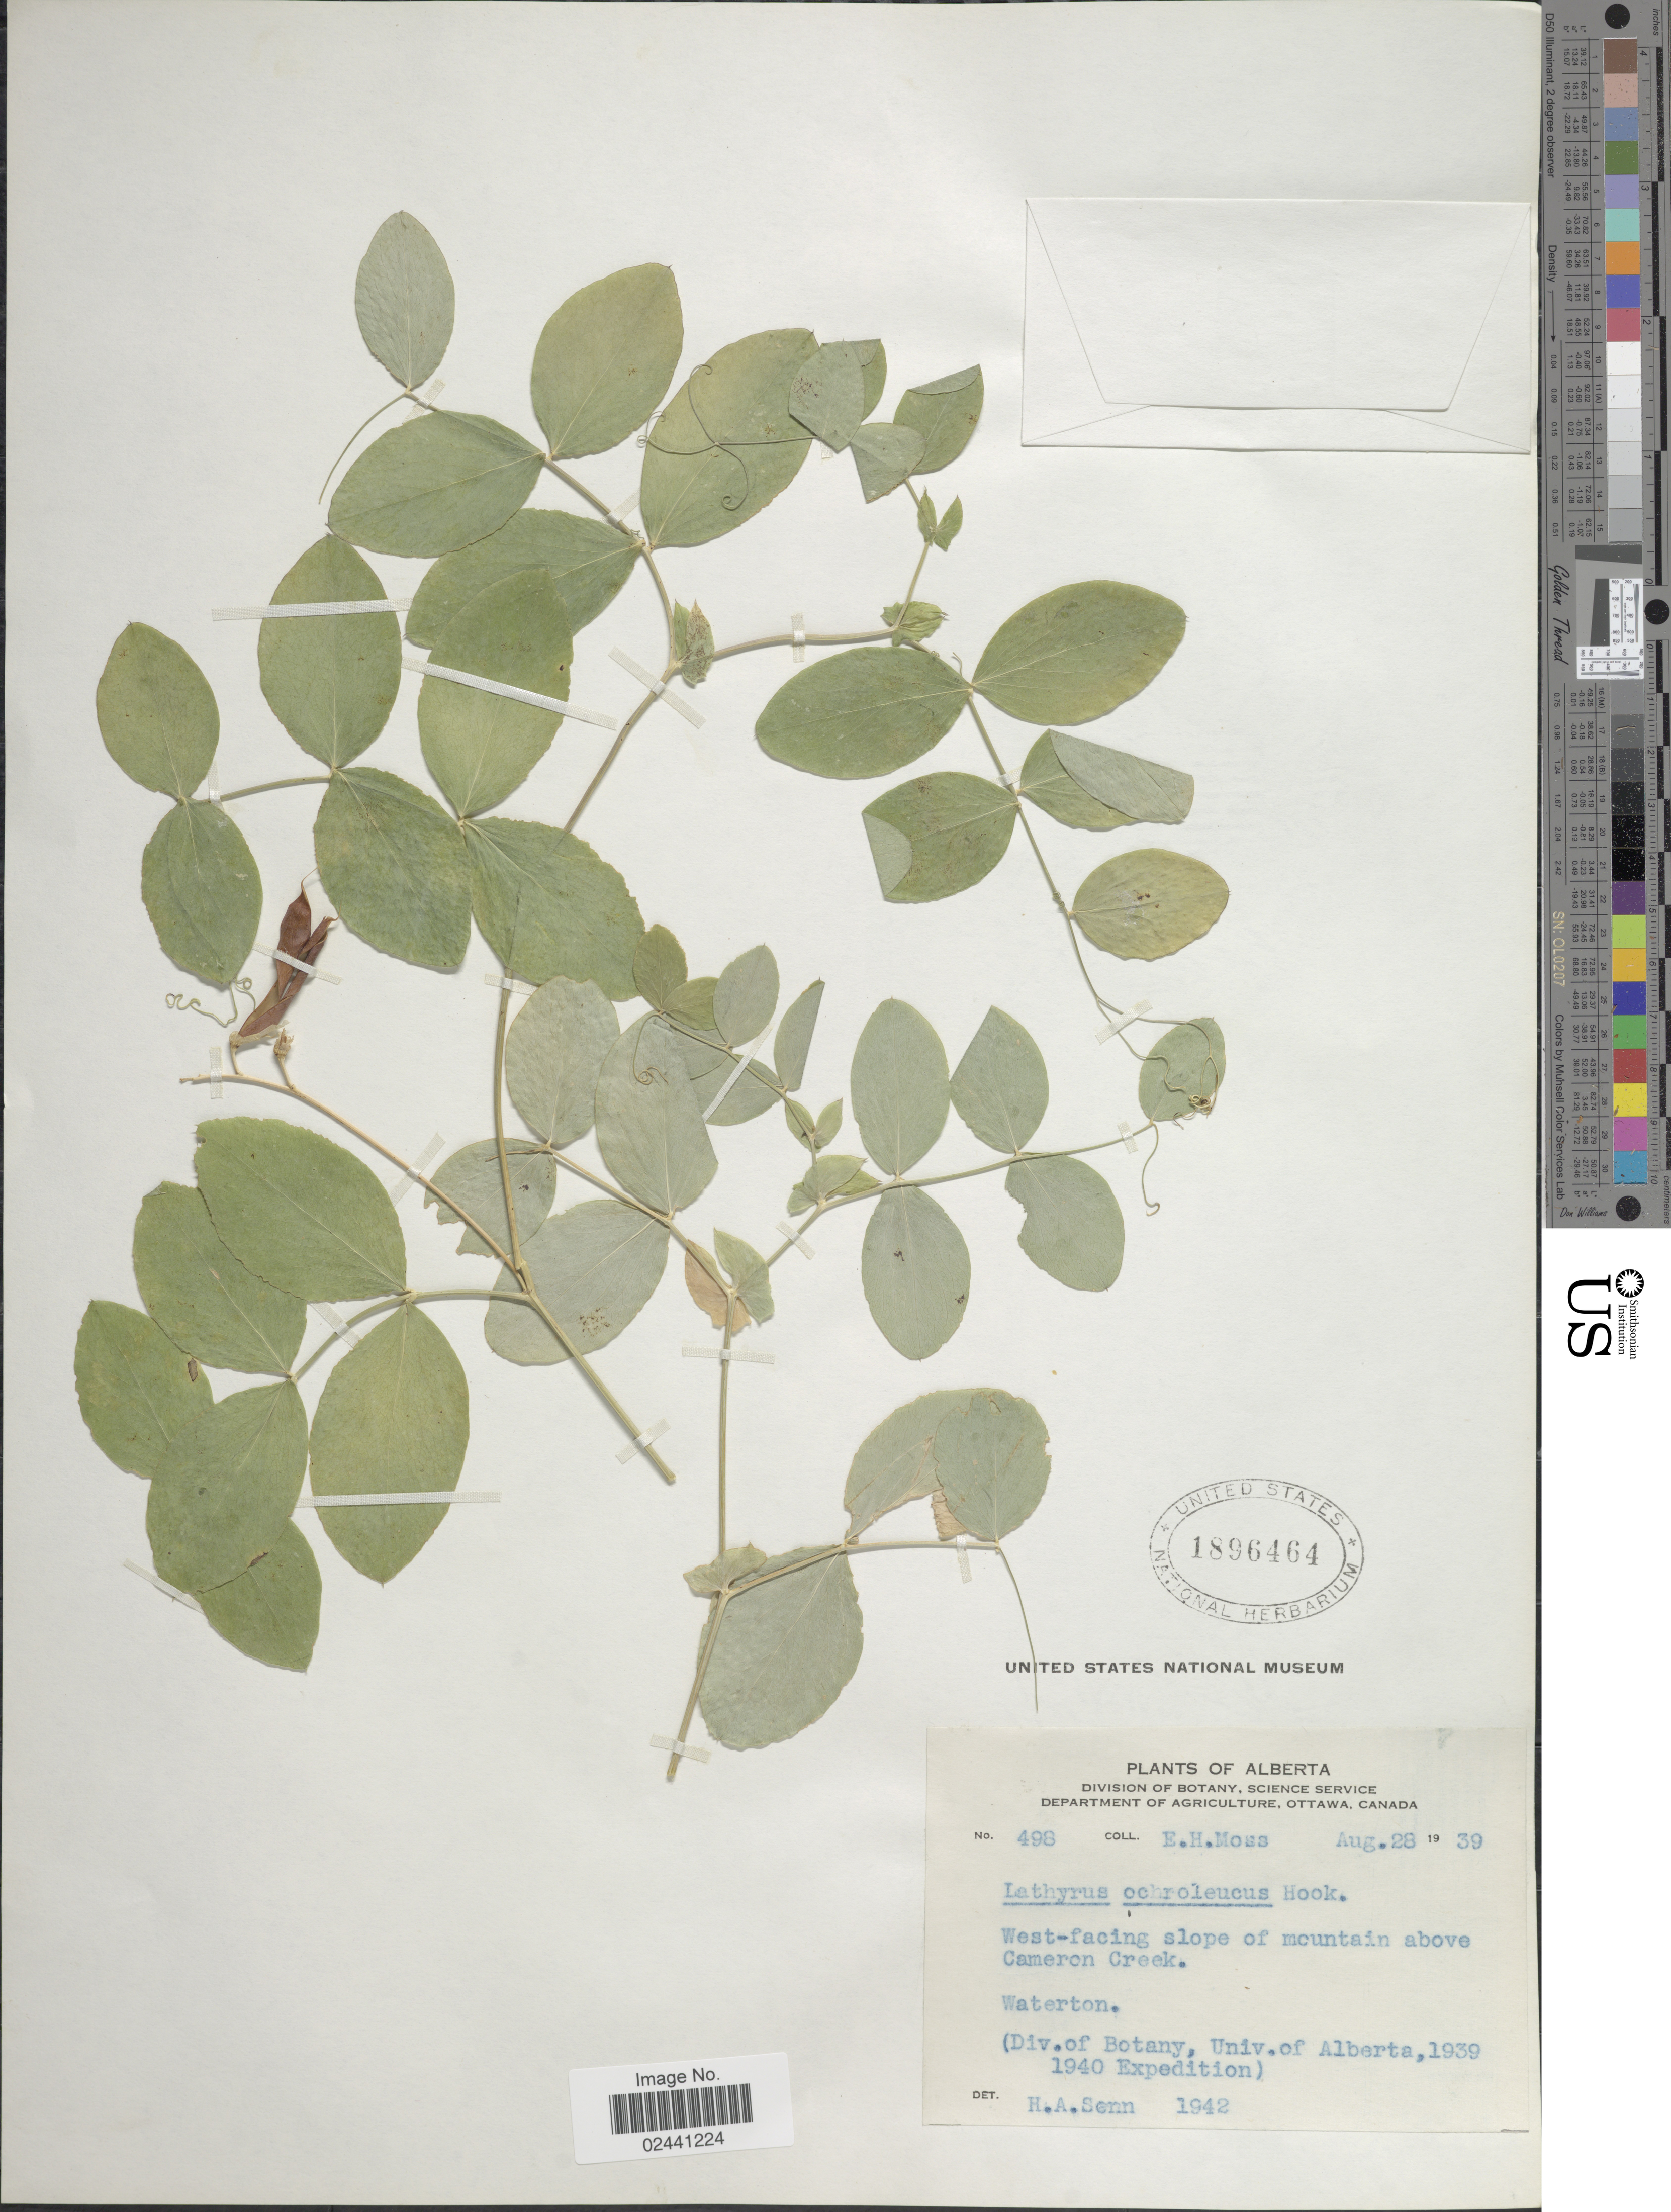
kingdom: Plantae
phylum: Tracheophyta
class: Magnoliopsida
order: Fabales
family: Fabaceae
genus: Lathyrus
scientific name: Lathyrus ochroleucus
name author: Hook.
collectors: E. Moss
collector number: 498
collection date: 1939-08-28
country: Canada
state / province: Alberta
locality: West-facing slope of mountain above Cameron Creek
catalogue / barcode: US 1896464